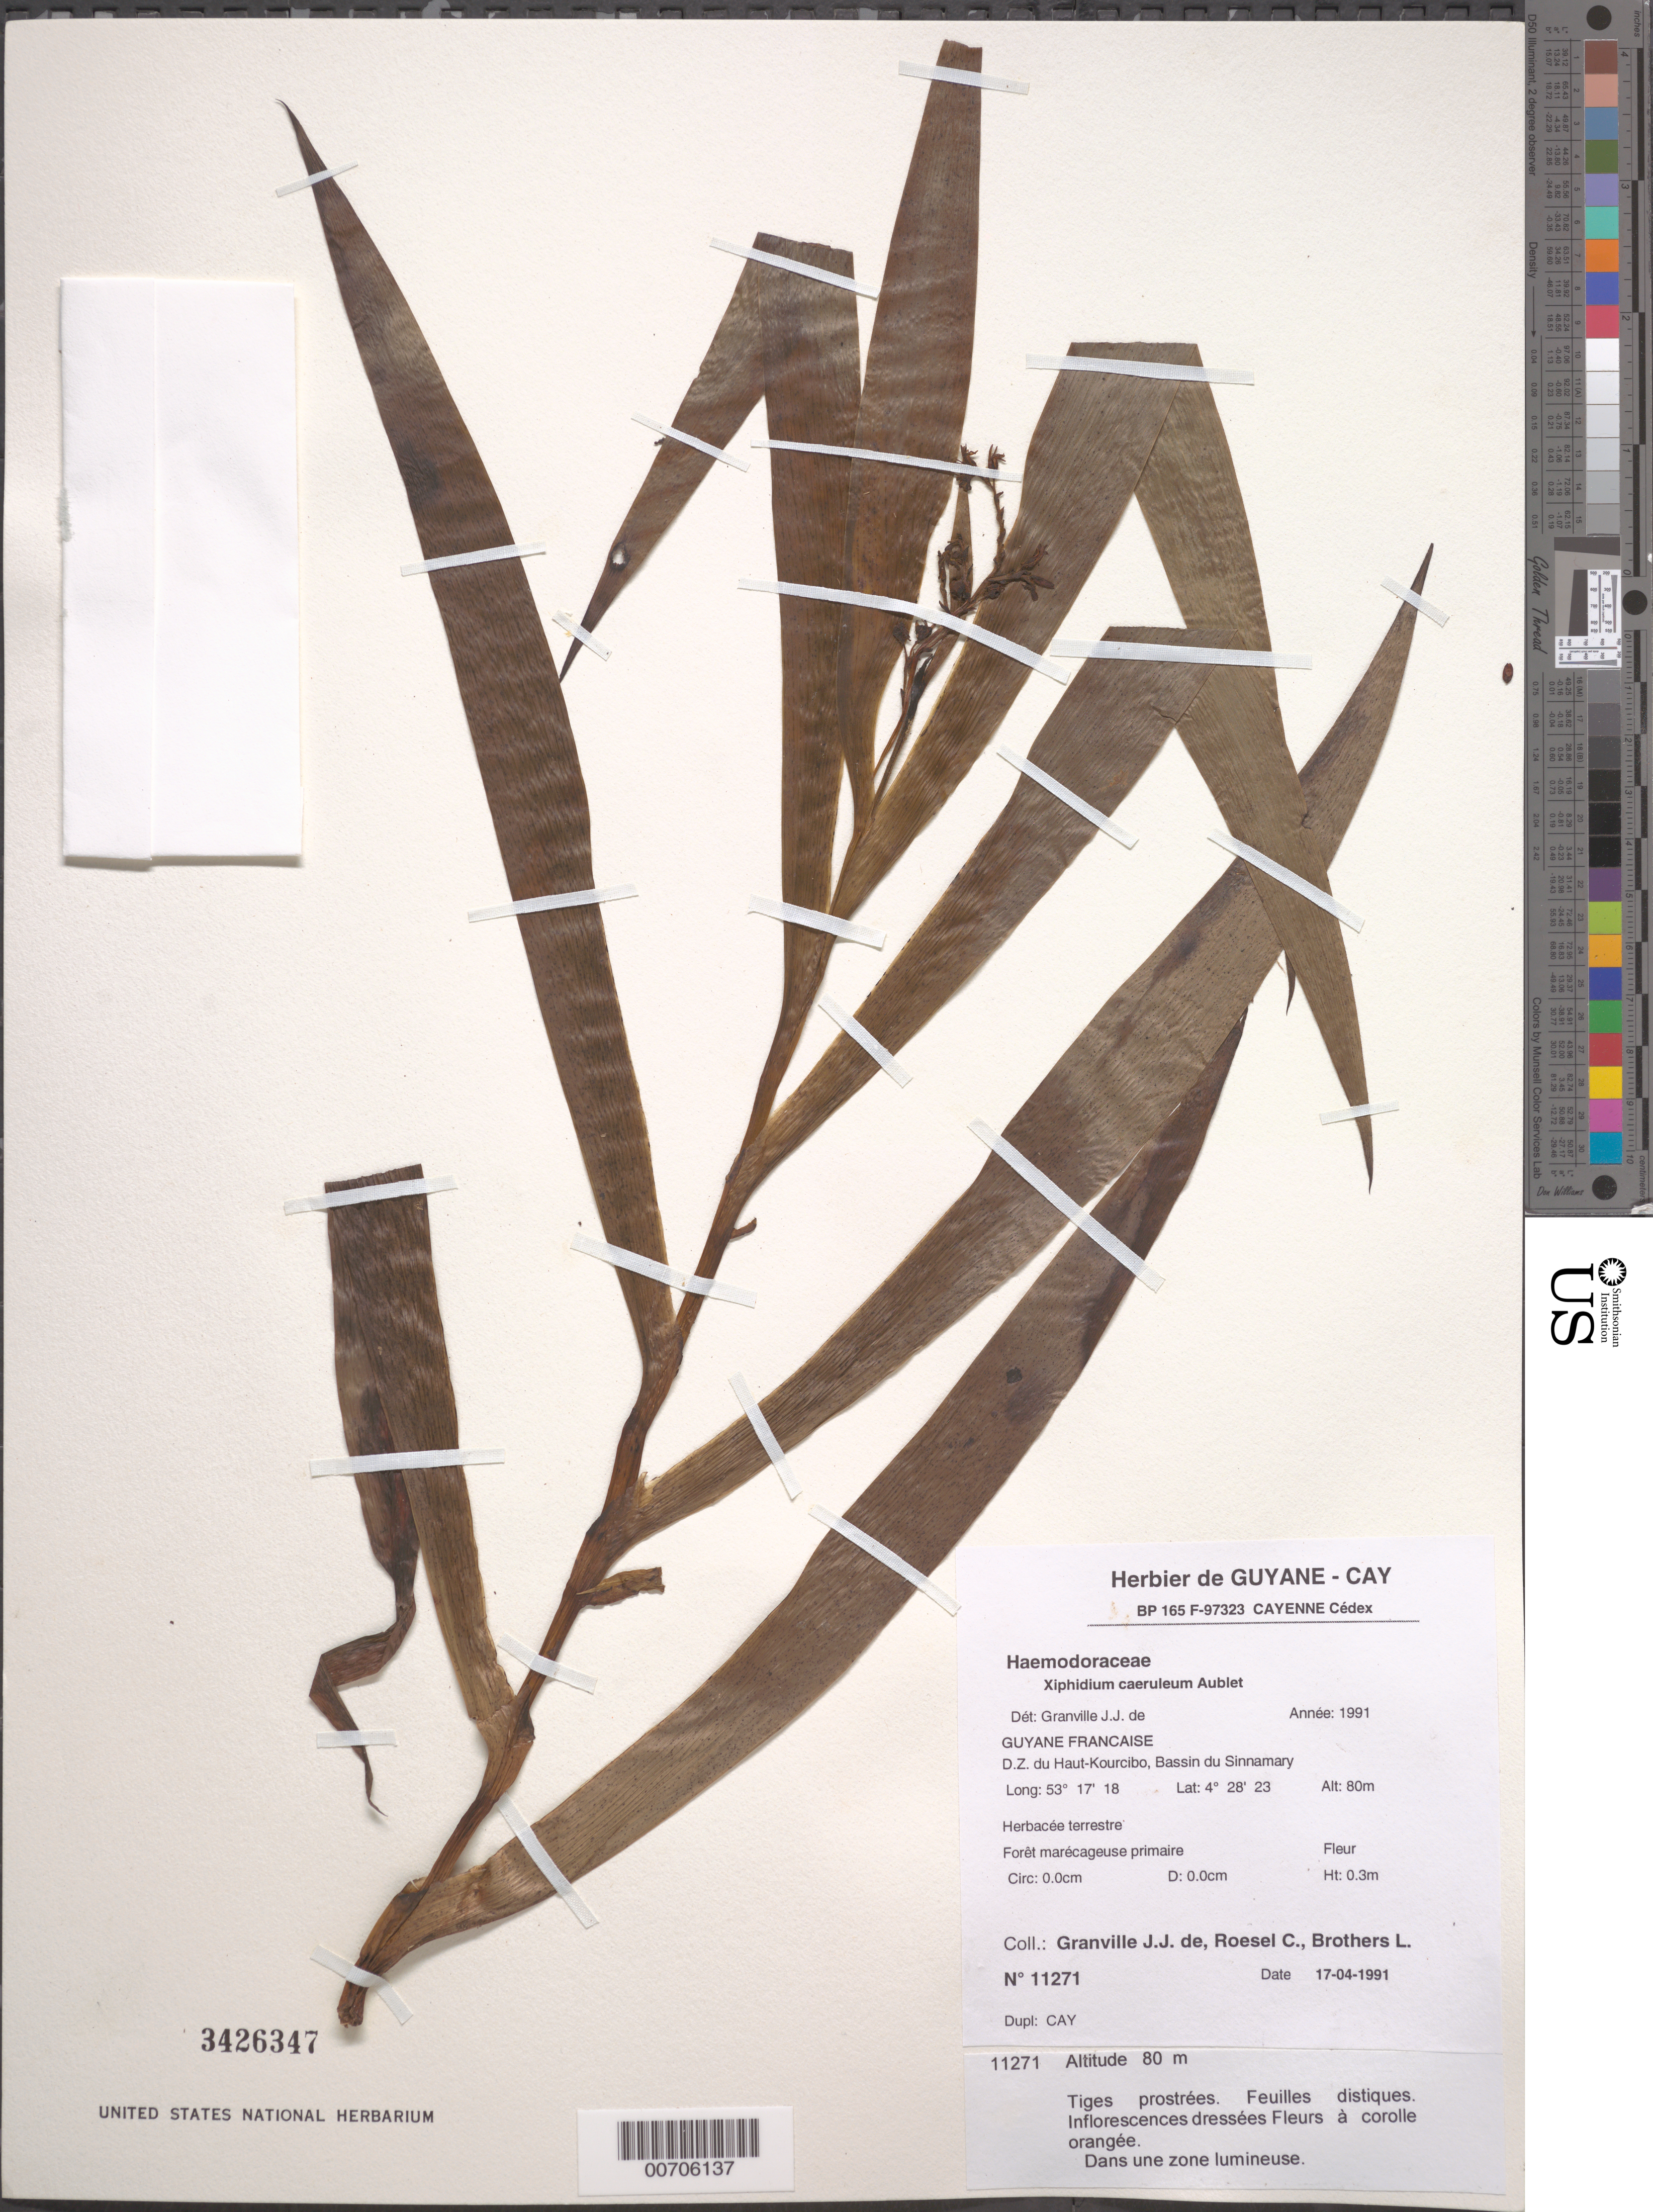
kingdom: Plantae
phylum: Tracheophyta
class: Liliopsida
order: Commelinales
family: Haemodoraceae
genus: Xiphidium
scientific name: Xiphidium caeruleum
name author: Aubl.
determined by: Granville, J. J. de, (CAY), Institut de Recherche pour le Developpement (IRD) (FRENCH GUIANA)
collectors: J.-J. de Granville, C. S. Roesel & L. Brothers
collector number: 11271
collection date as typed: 17-Apr-91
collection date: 1991-04-17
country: French Guiana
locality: D.Z. du Haut-Kourcibo, Bassin du Sinnamary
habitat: Forest marécageuse primaire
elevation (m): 80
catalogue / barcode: US 3426347